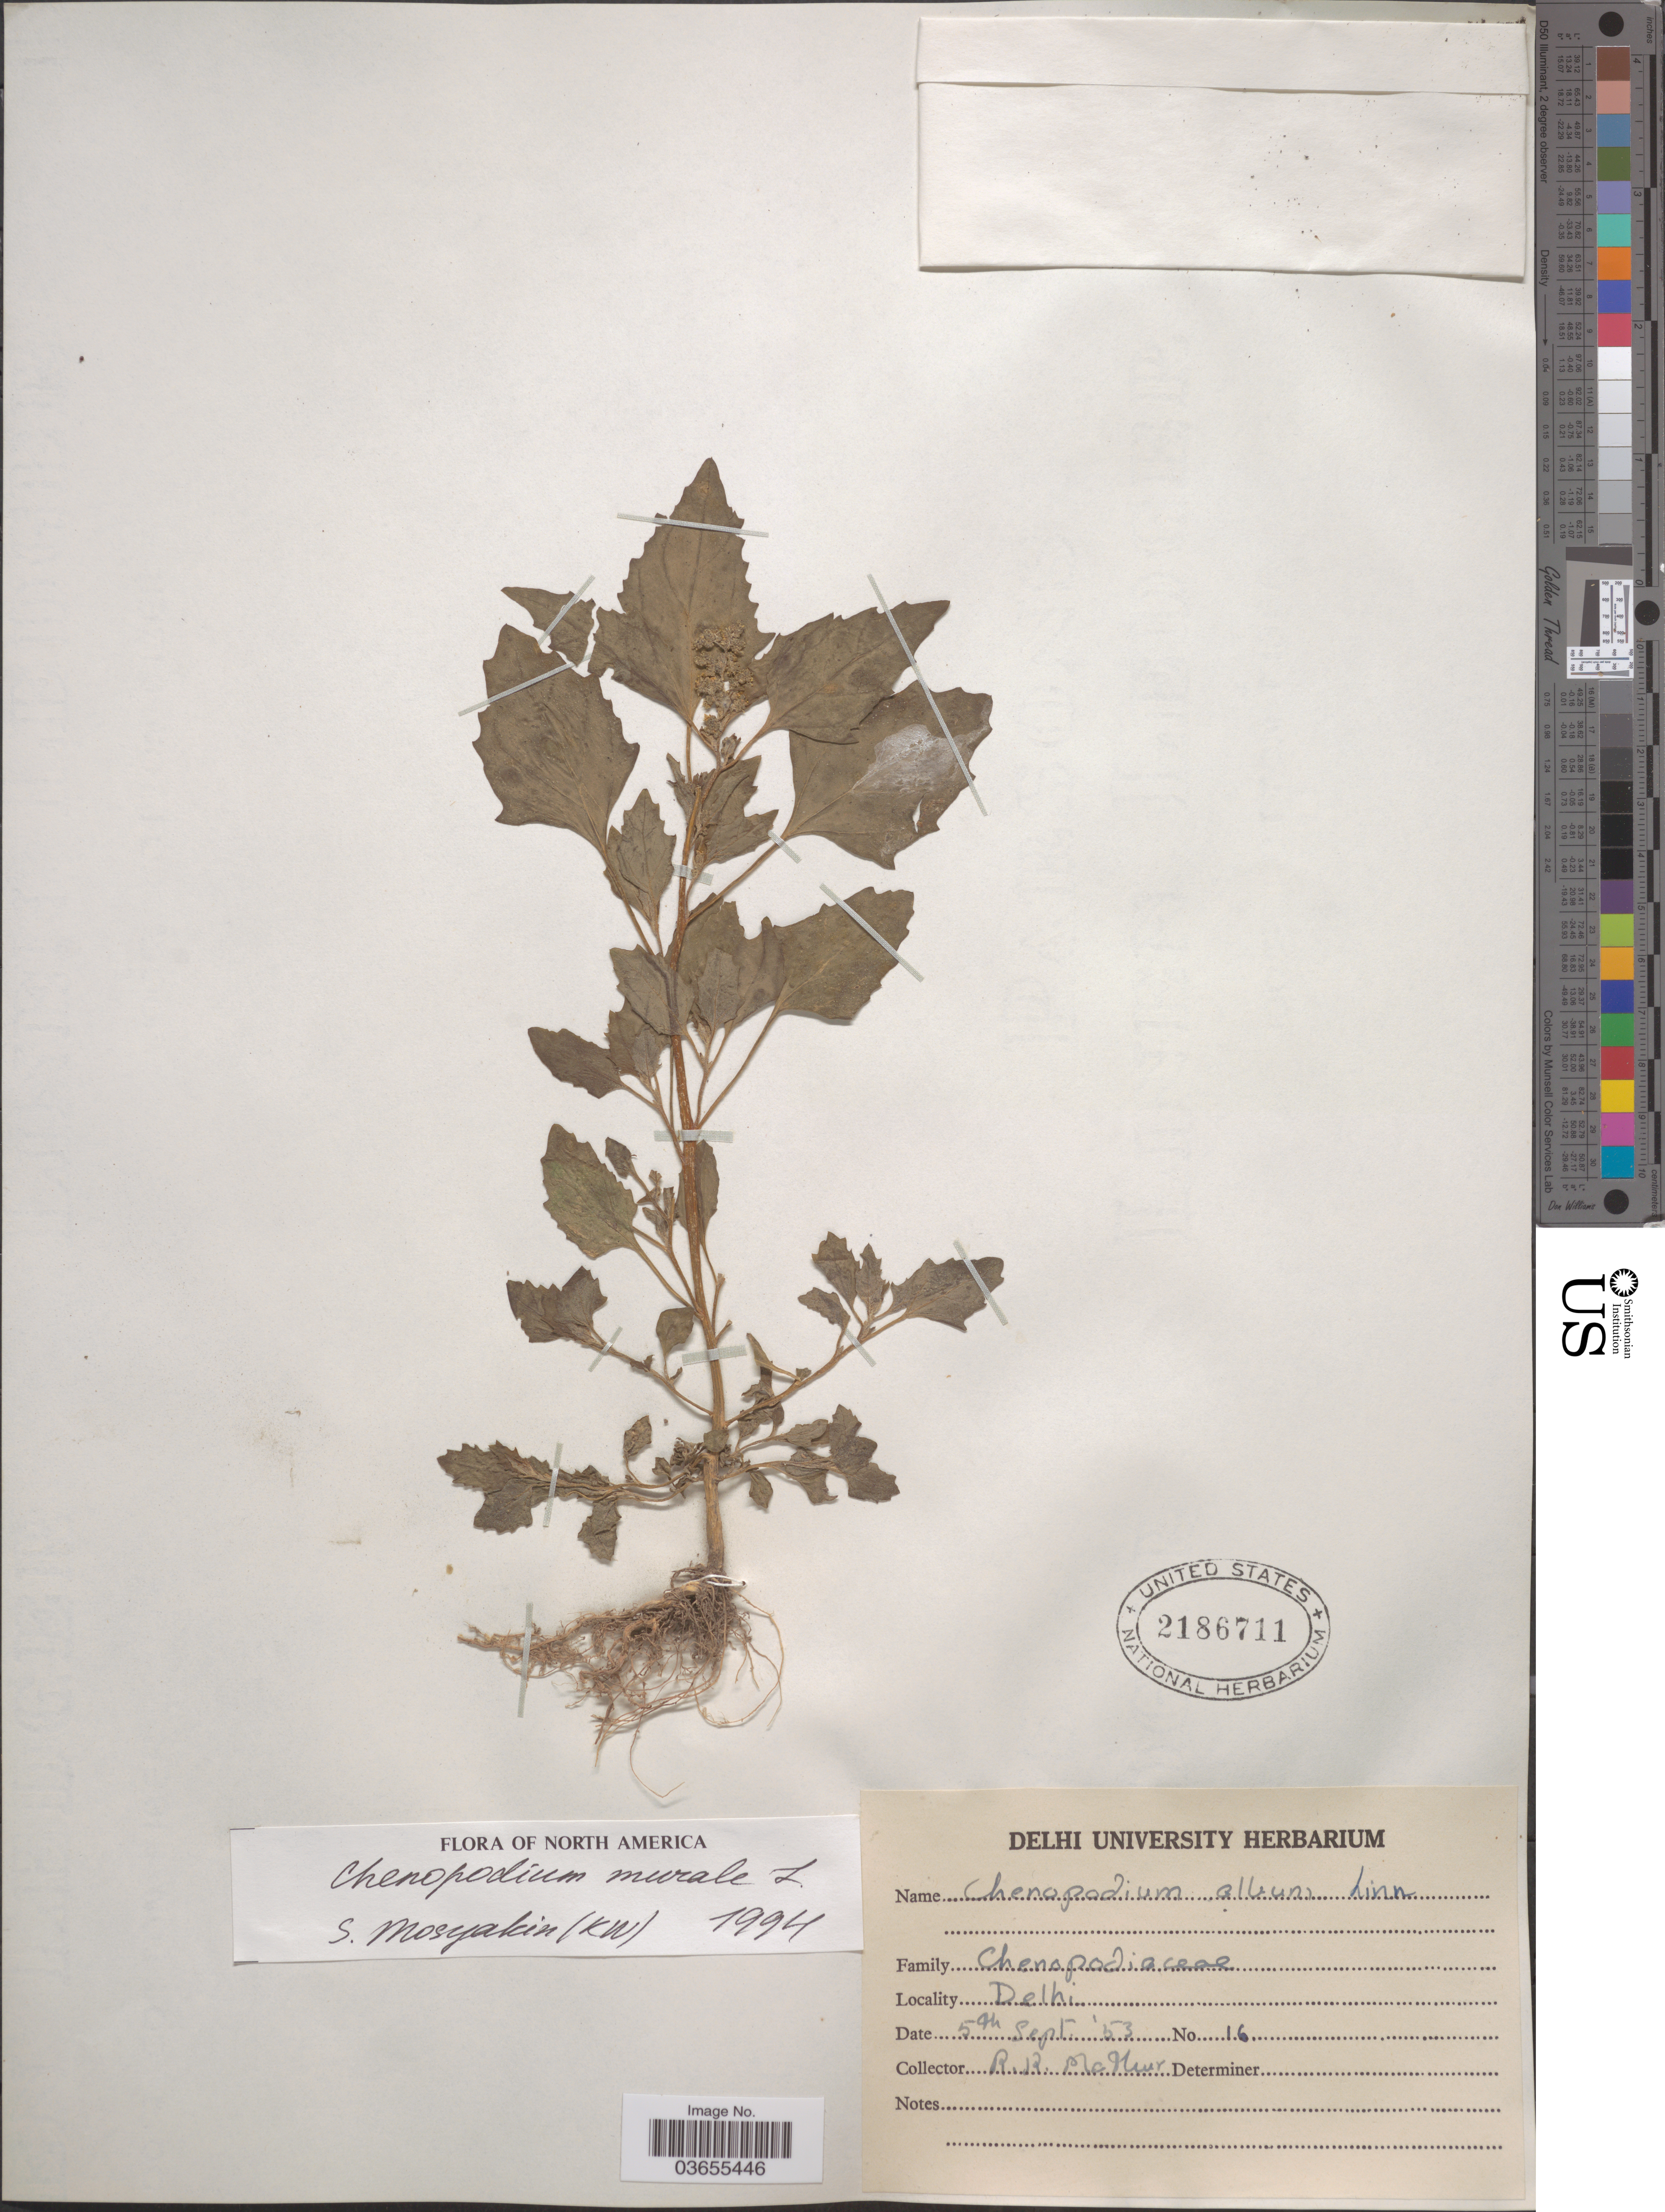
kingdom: Plantae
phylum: Tracheophyta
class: Magnoliopsida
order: Caryophyllales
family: Amaranthaceae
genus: Chenopodium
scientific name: Chenopodium murale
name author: L.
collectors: R. Mathur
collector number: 16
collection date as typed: Transcribed d/m/y: 5/9/53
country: India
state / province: Delhi, Capital Territory of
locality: Delhi.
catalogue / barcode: US 2186711